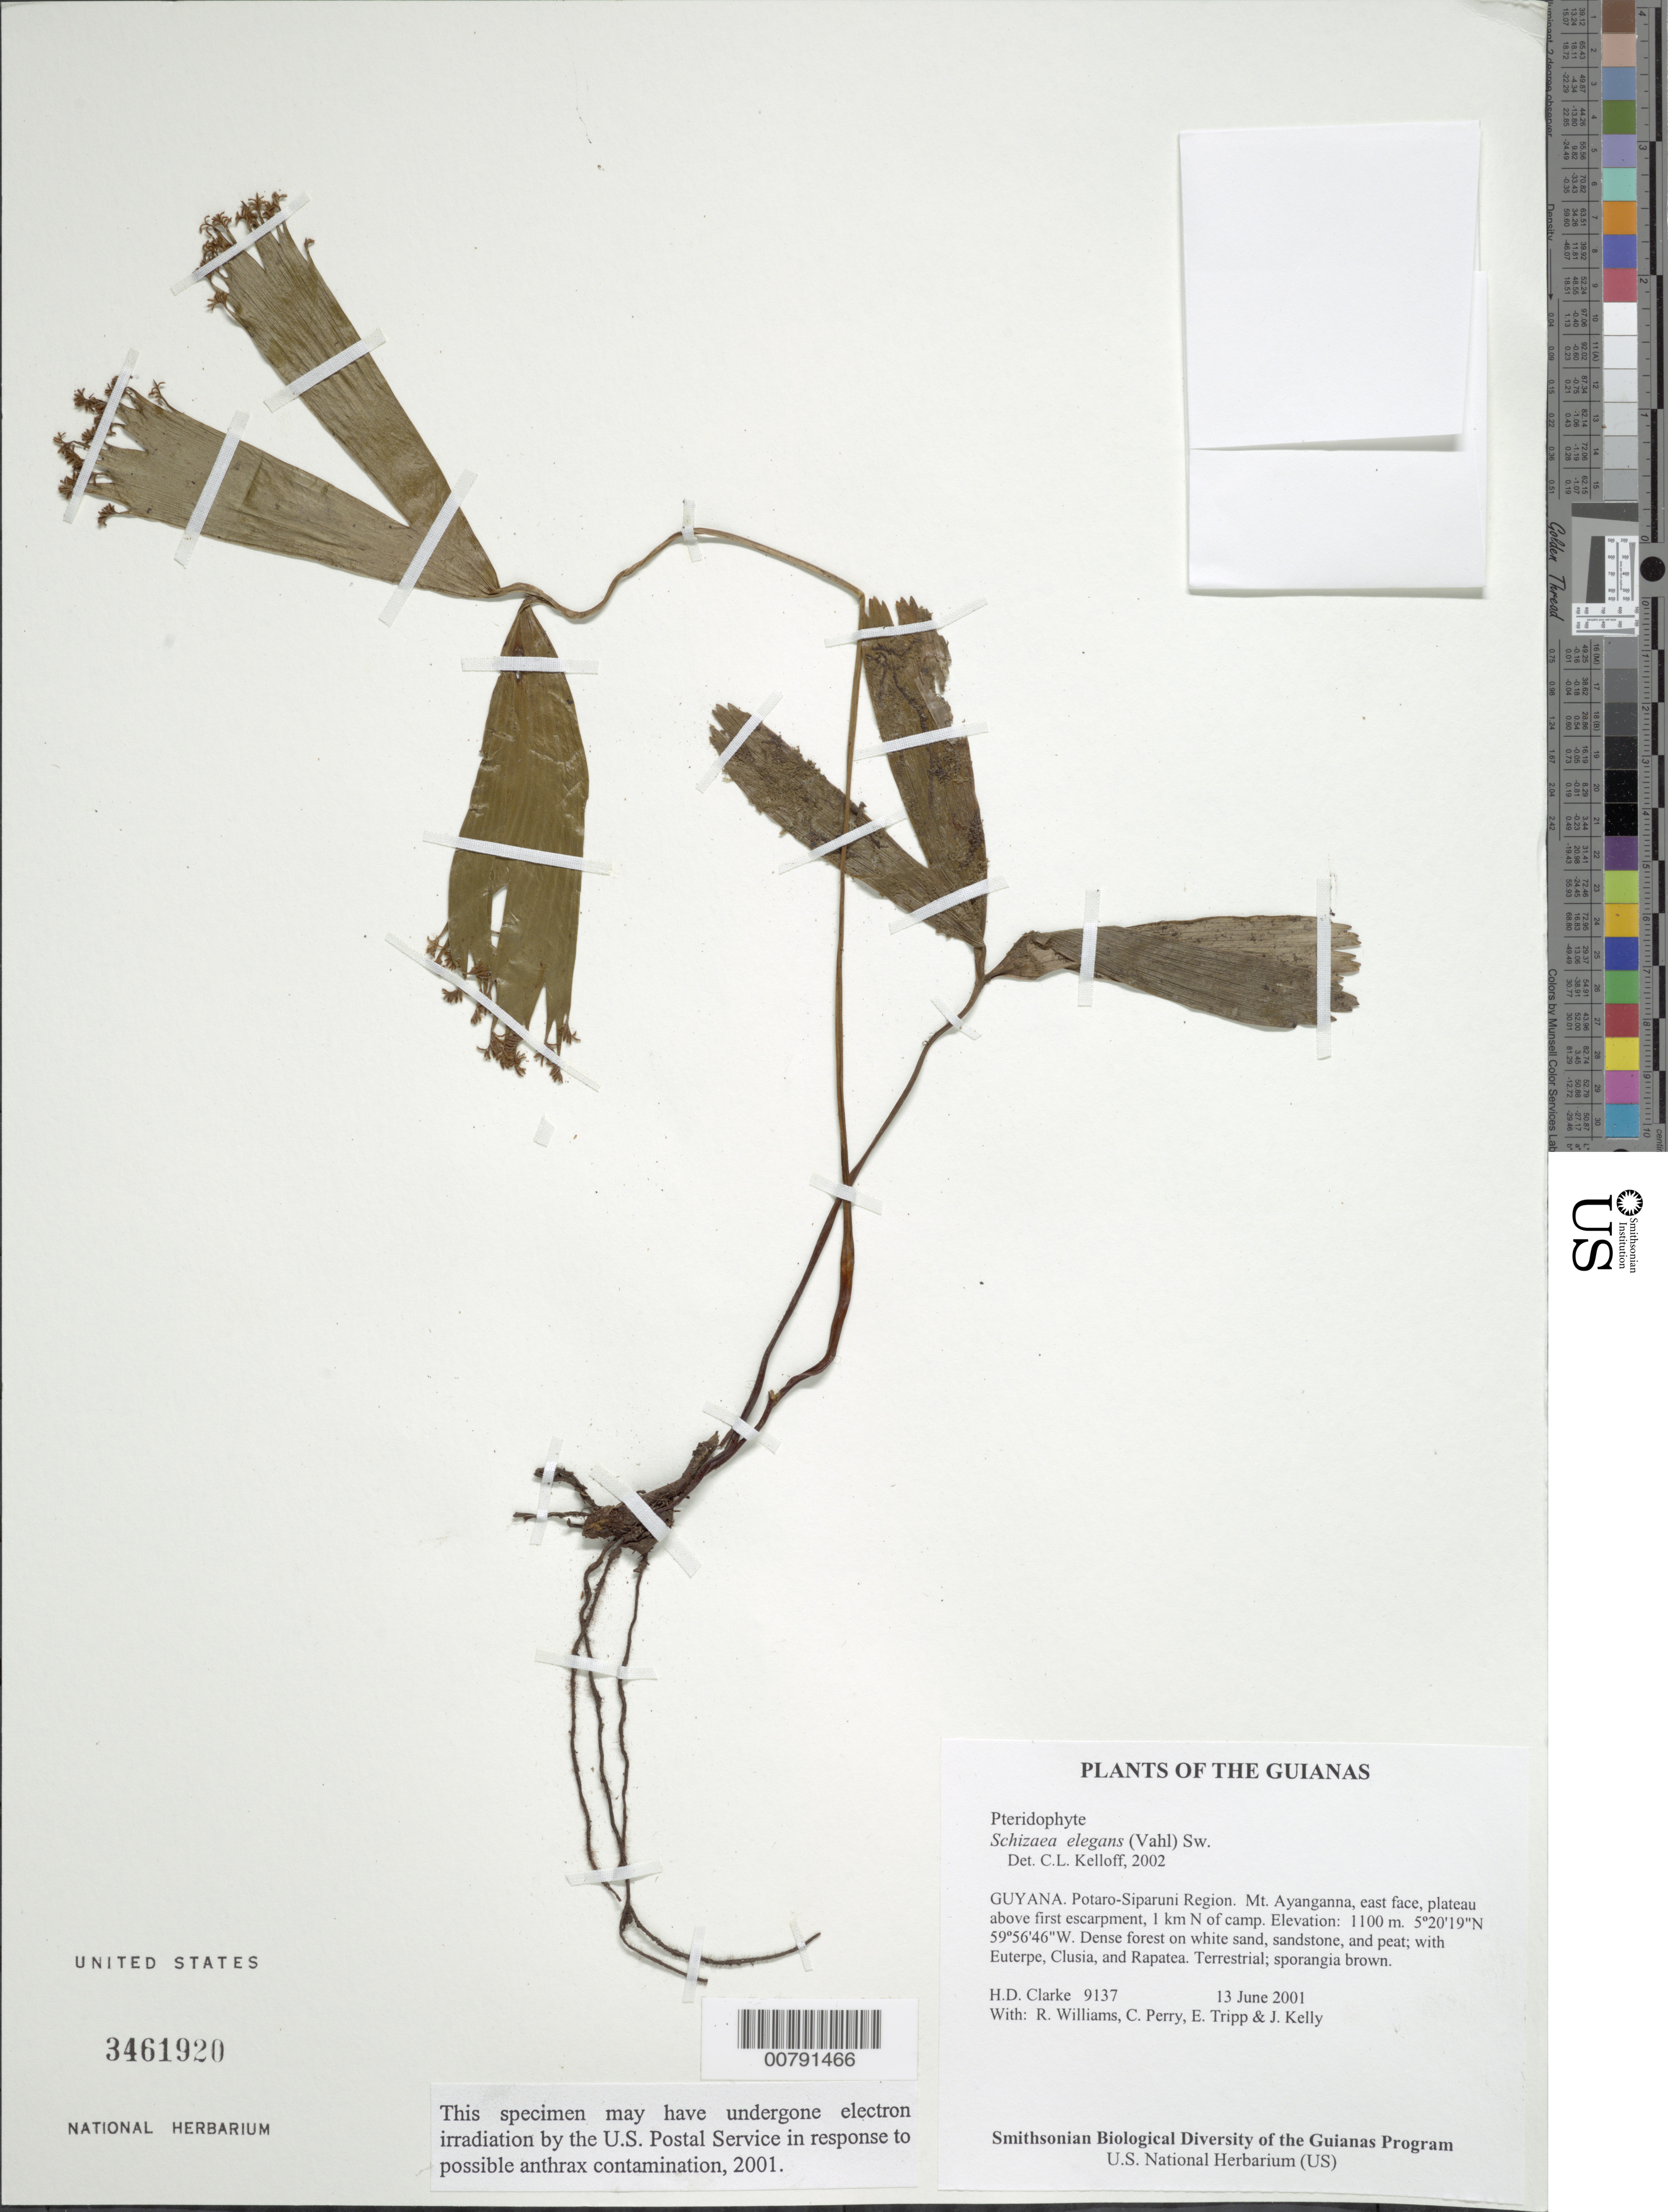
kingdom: Plantae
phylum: Tracheophyta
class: Polypodiopsida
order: Schizaeales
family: Schizaeaceae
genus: Schizaea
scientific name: Schizaea elegans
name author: (Vahl) Sw.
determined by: Kelloff, Carol L., (US), Smithsonian Institution - National Museum of Natural History (UNITED STATES)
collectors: H. D. Clarke, R. Williams, C. Perry, E. Tripp & J. Kelly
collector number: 9137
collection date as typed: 13 June 2001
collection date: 2001-06-13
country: Guyana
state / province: Potaro-Siparuni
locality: Mt. Ayanganna, east face, plateau above first escarpment, 1 km N of camp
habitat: Dense forest on white sand, sandstone, and peat; with Euterpe, Clusia, and Rapatea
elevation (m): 1100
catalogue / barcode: US 3461920